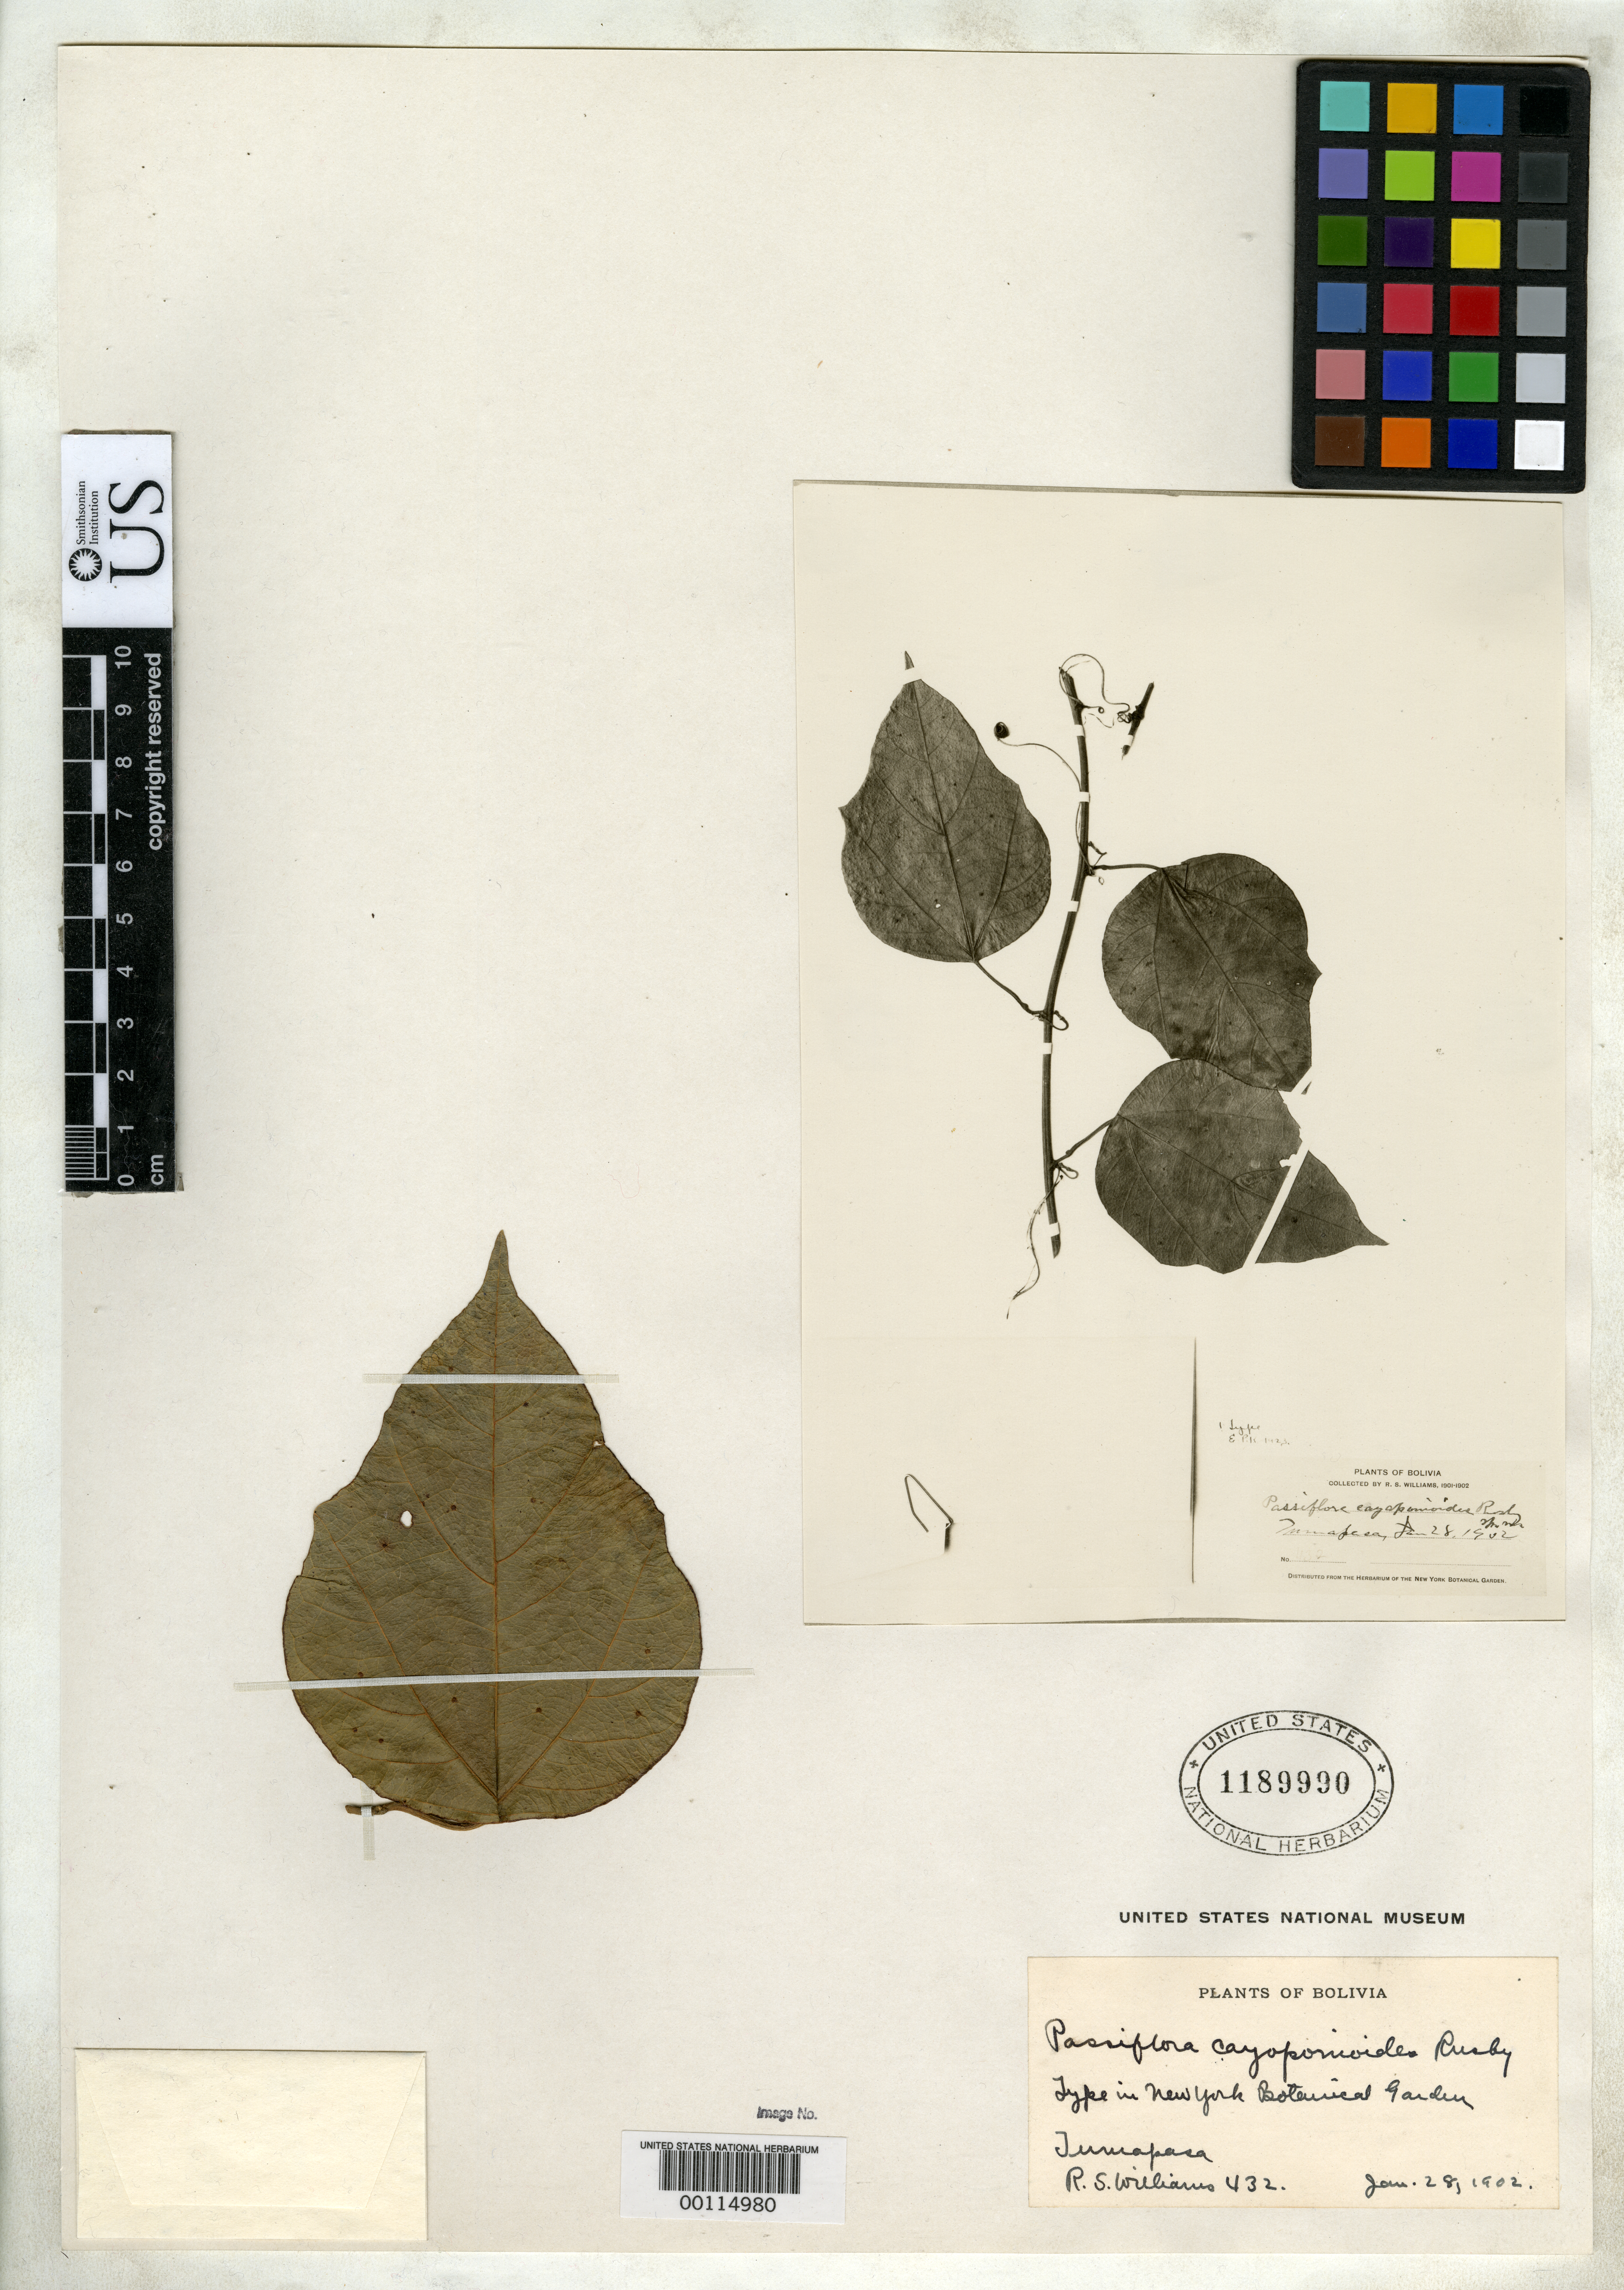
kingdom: Plantae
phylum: Tracheophyta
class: Magnoliopsida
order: Malpighiales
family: Passifloraceae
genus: Passiflora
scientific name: Passiflora cayaponioides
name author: Rusby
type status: Isotype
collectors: R. S. Williams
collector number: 432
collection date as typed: Jan. 28, 1902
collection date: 1902-01-28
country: Bolivia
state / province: La Paz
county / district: Iturralde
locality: Tumupasa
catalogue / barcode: US 1189990